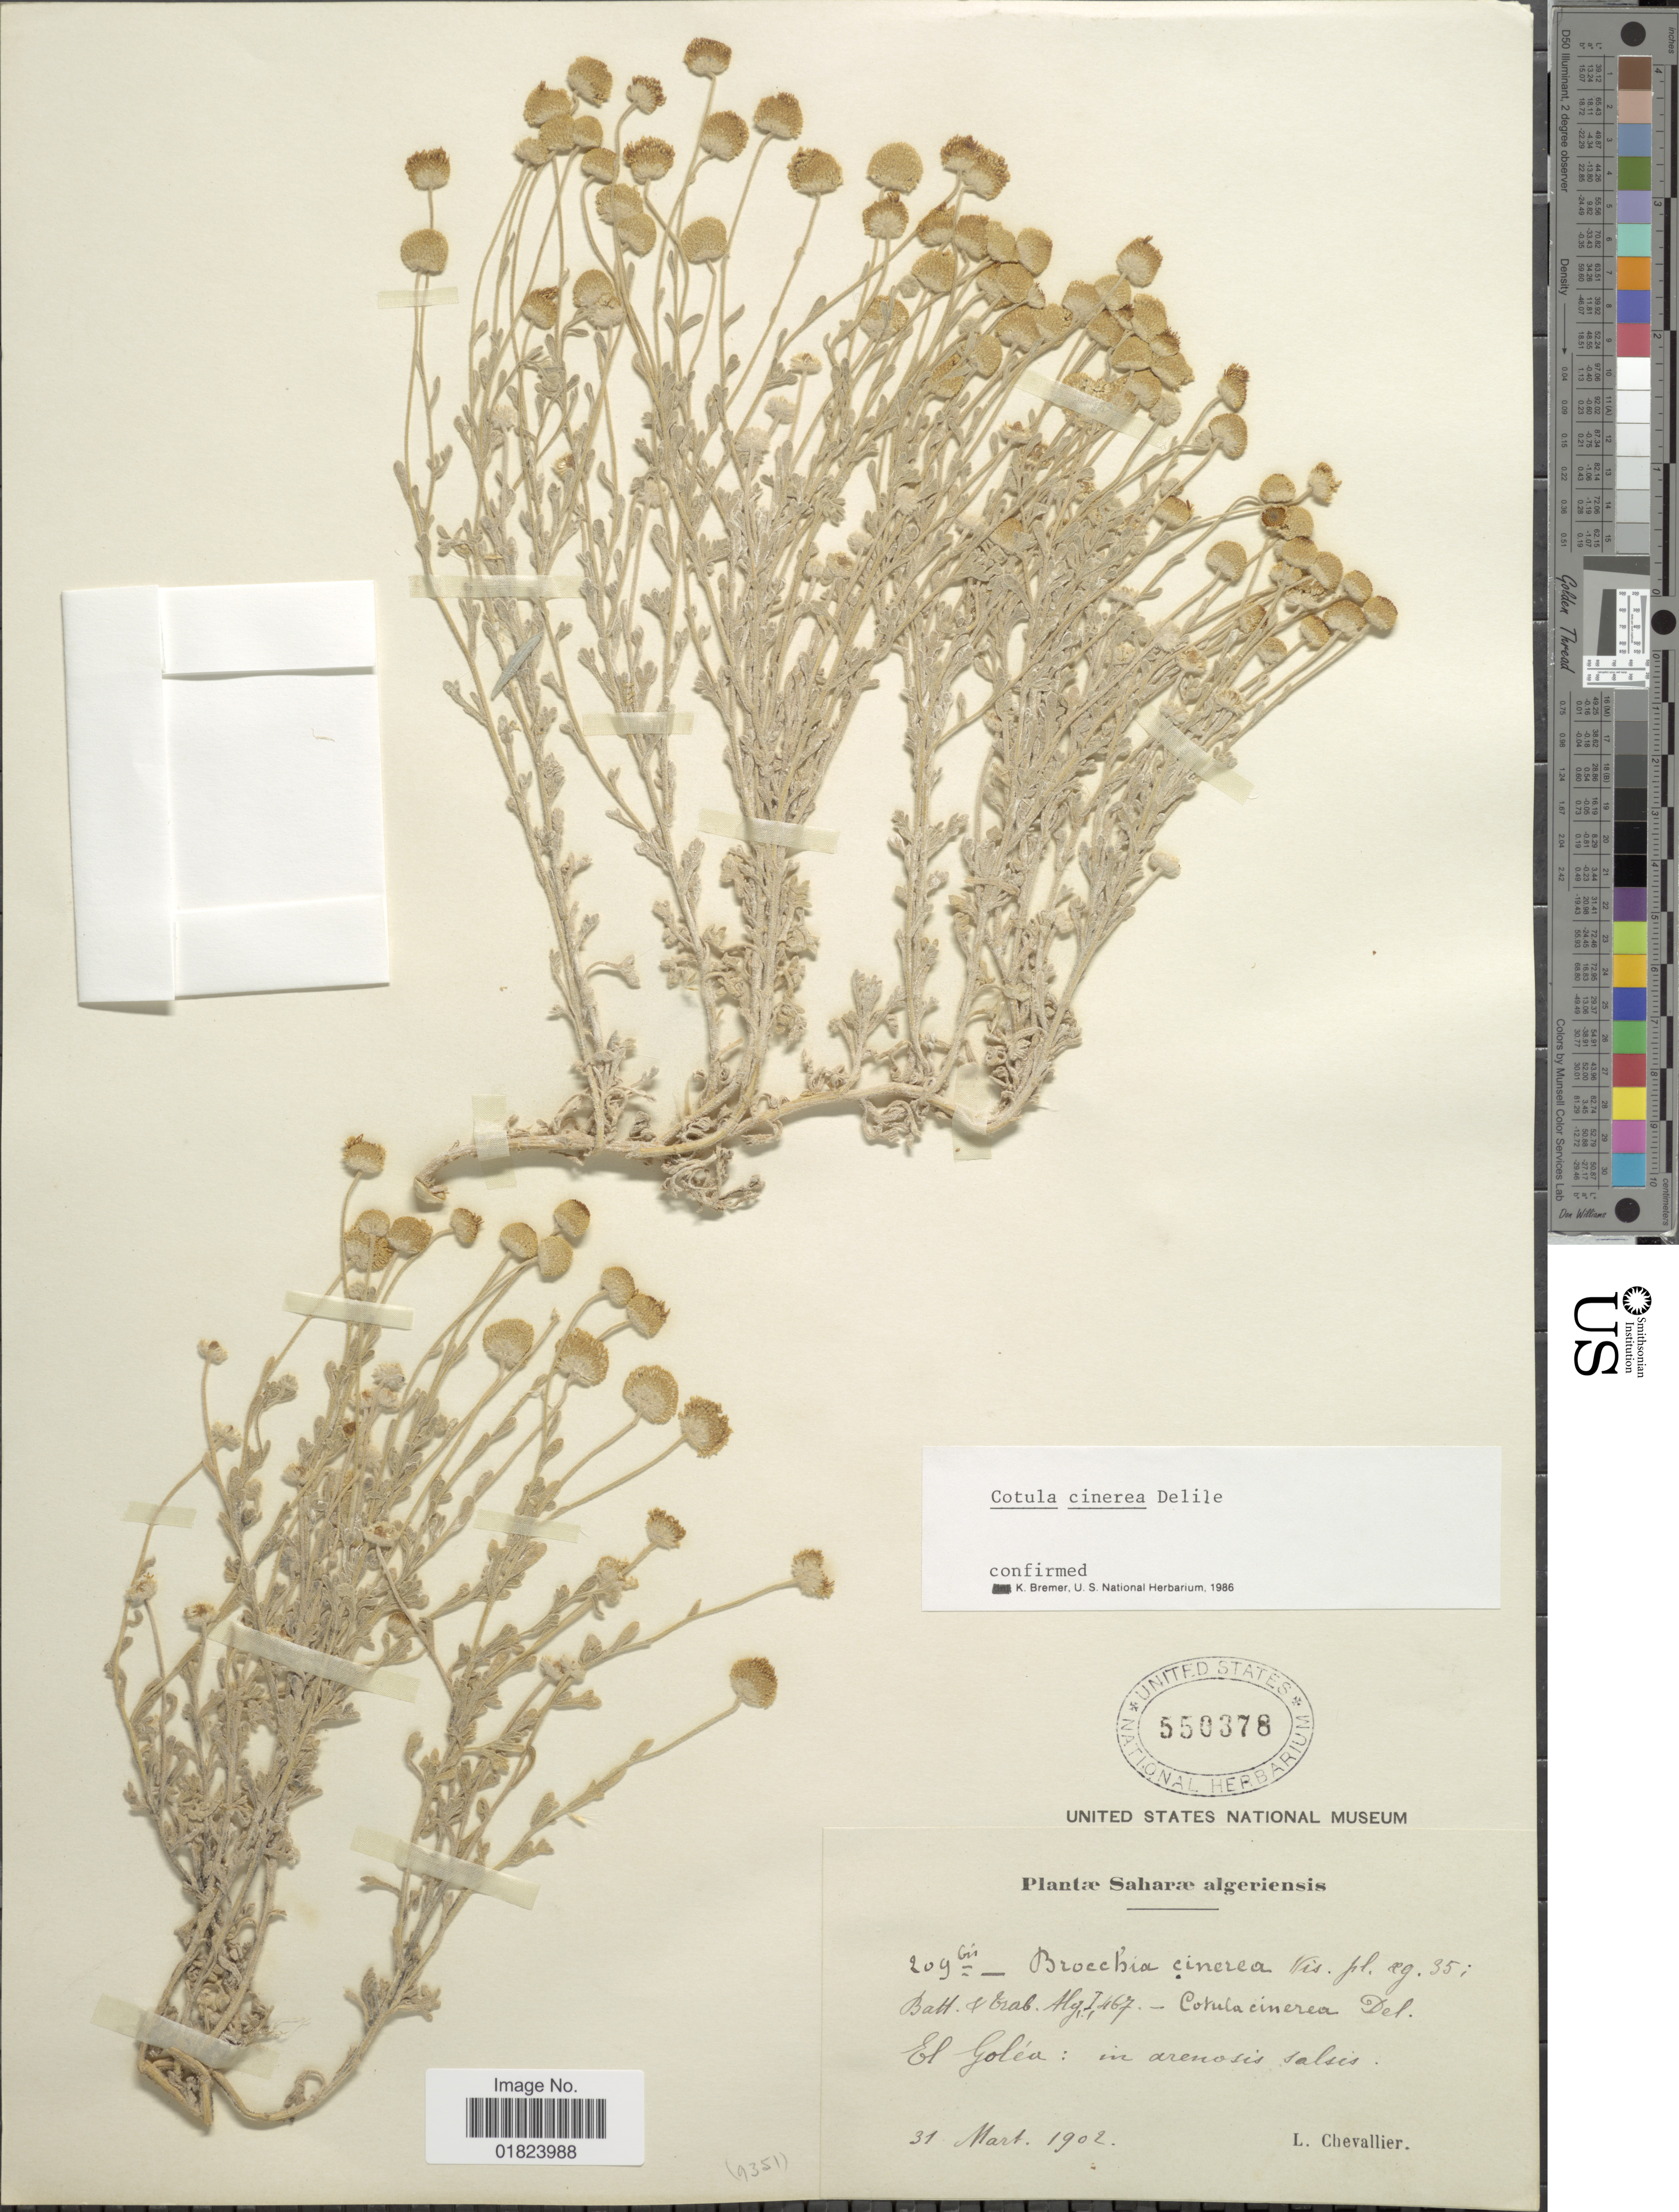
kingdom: Plantae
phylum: Tracheophyta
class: Magnoliopsida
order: Asterales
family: Asteraceae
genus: Cotula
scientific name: Cotula cinerea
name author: Delile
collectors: L. Chevallier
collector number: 209bis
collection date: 1902-03-31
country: Algeria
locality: Sharae algeriensis, El Golea: in arenosis salsis.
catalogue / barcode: US 550378